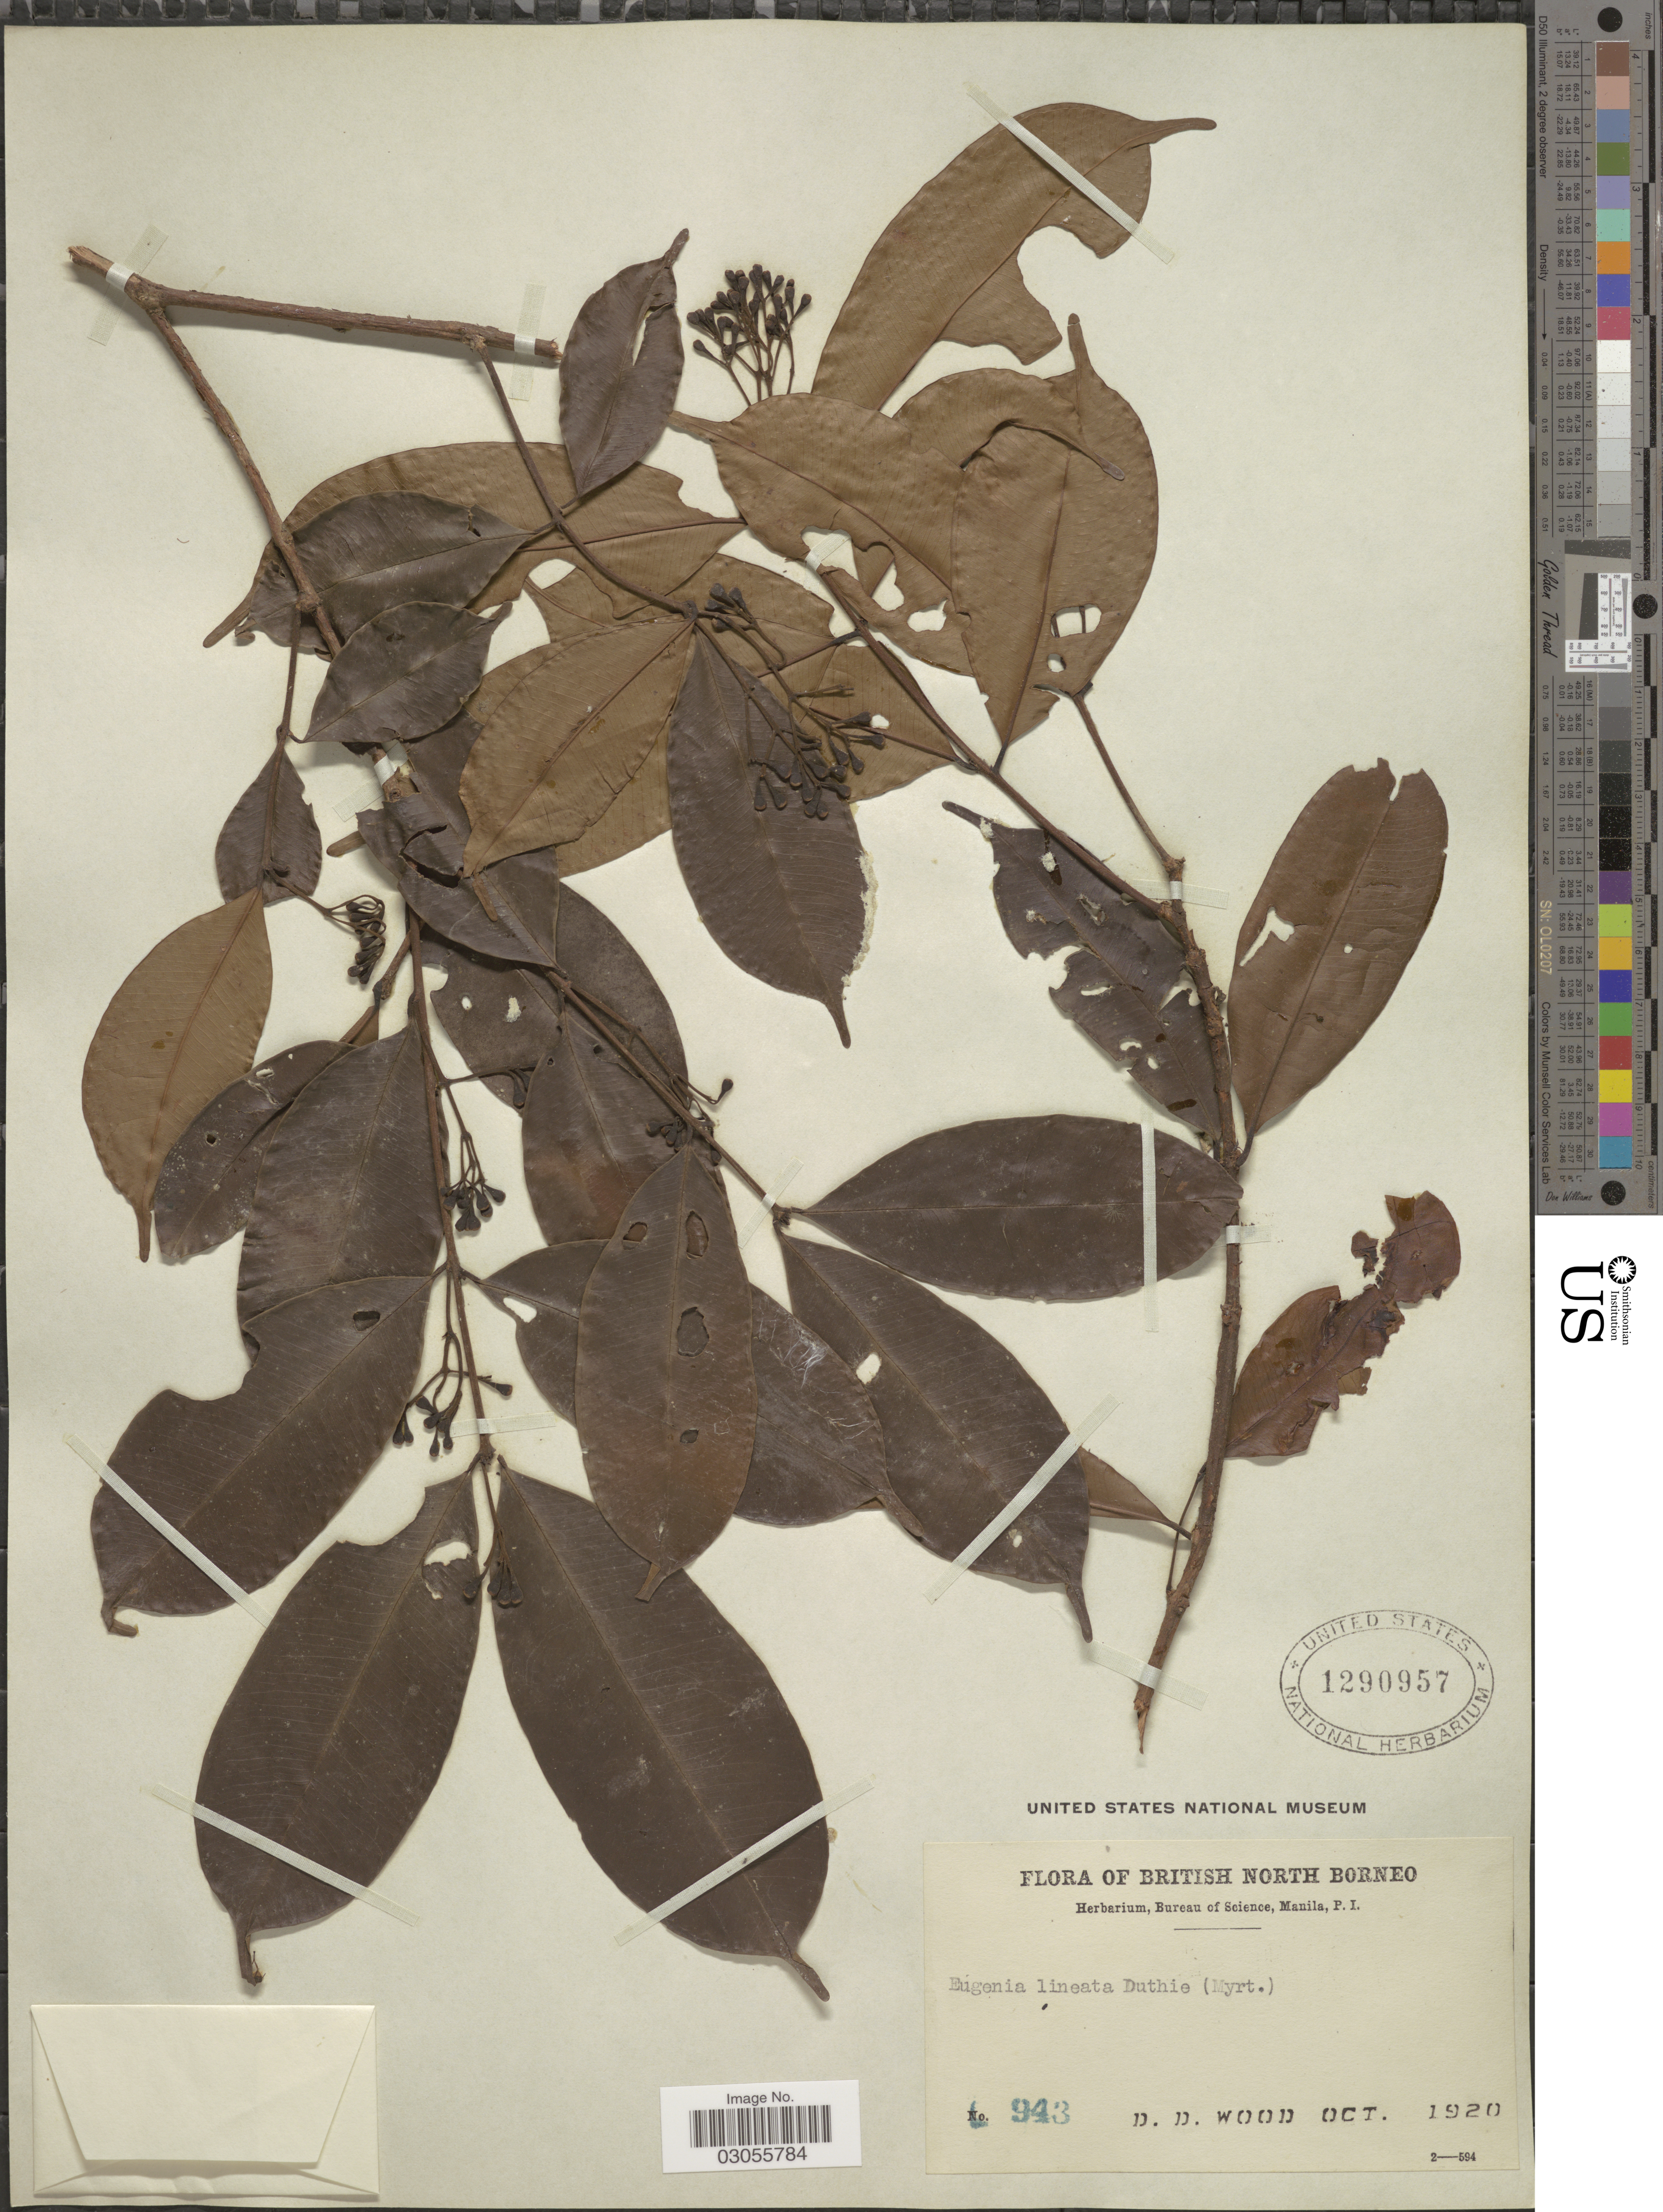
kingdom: Plantae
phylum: Tracheophyta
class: Magnoliopsida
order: Myrtales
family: Myrtaceae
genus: Syzygium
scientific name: Syzygium cerasiforme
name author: (Blume) Merr. & L.M. Perry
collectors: D. Wood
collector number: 943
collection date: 1920-10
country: Malaysia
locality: British North Borneo.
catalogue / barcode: US 1290957